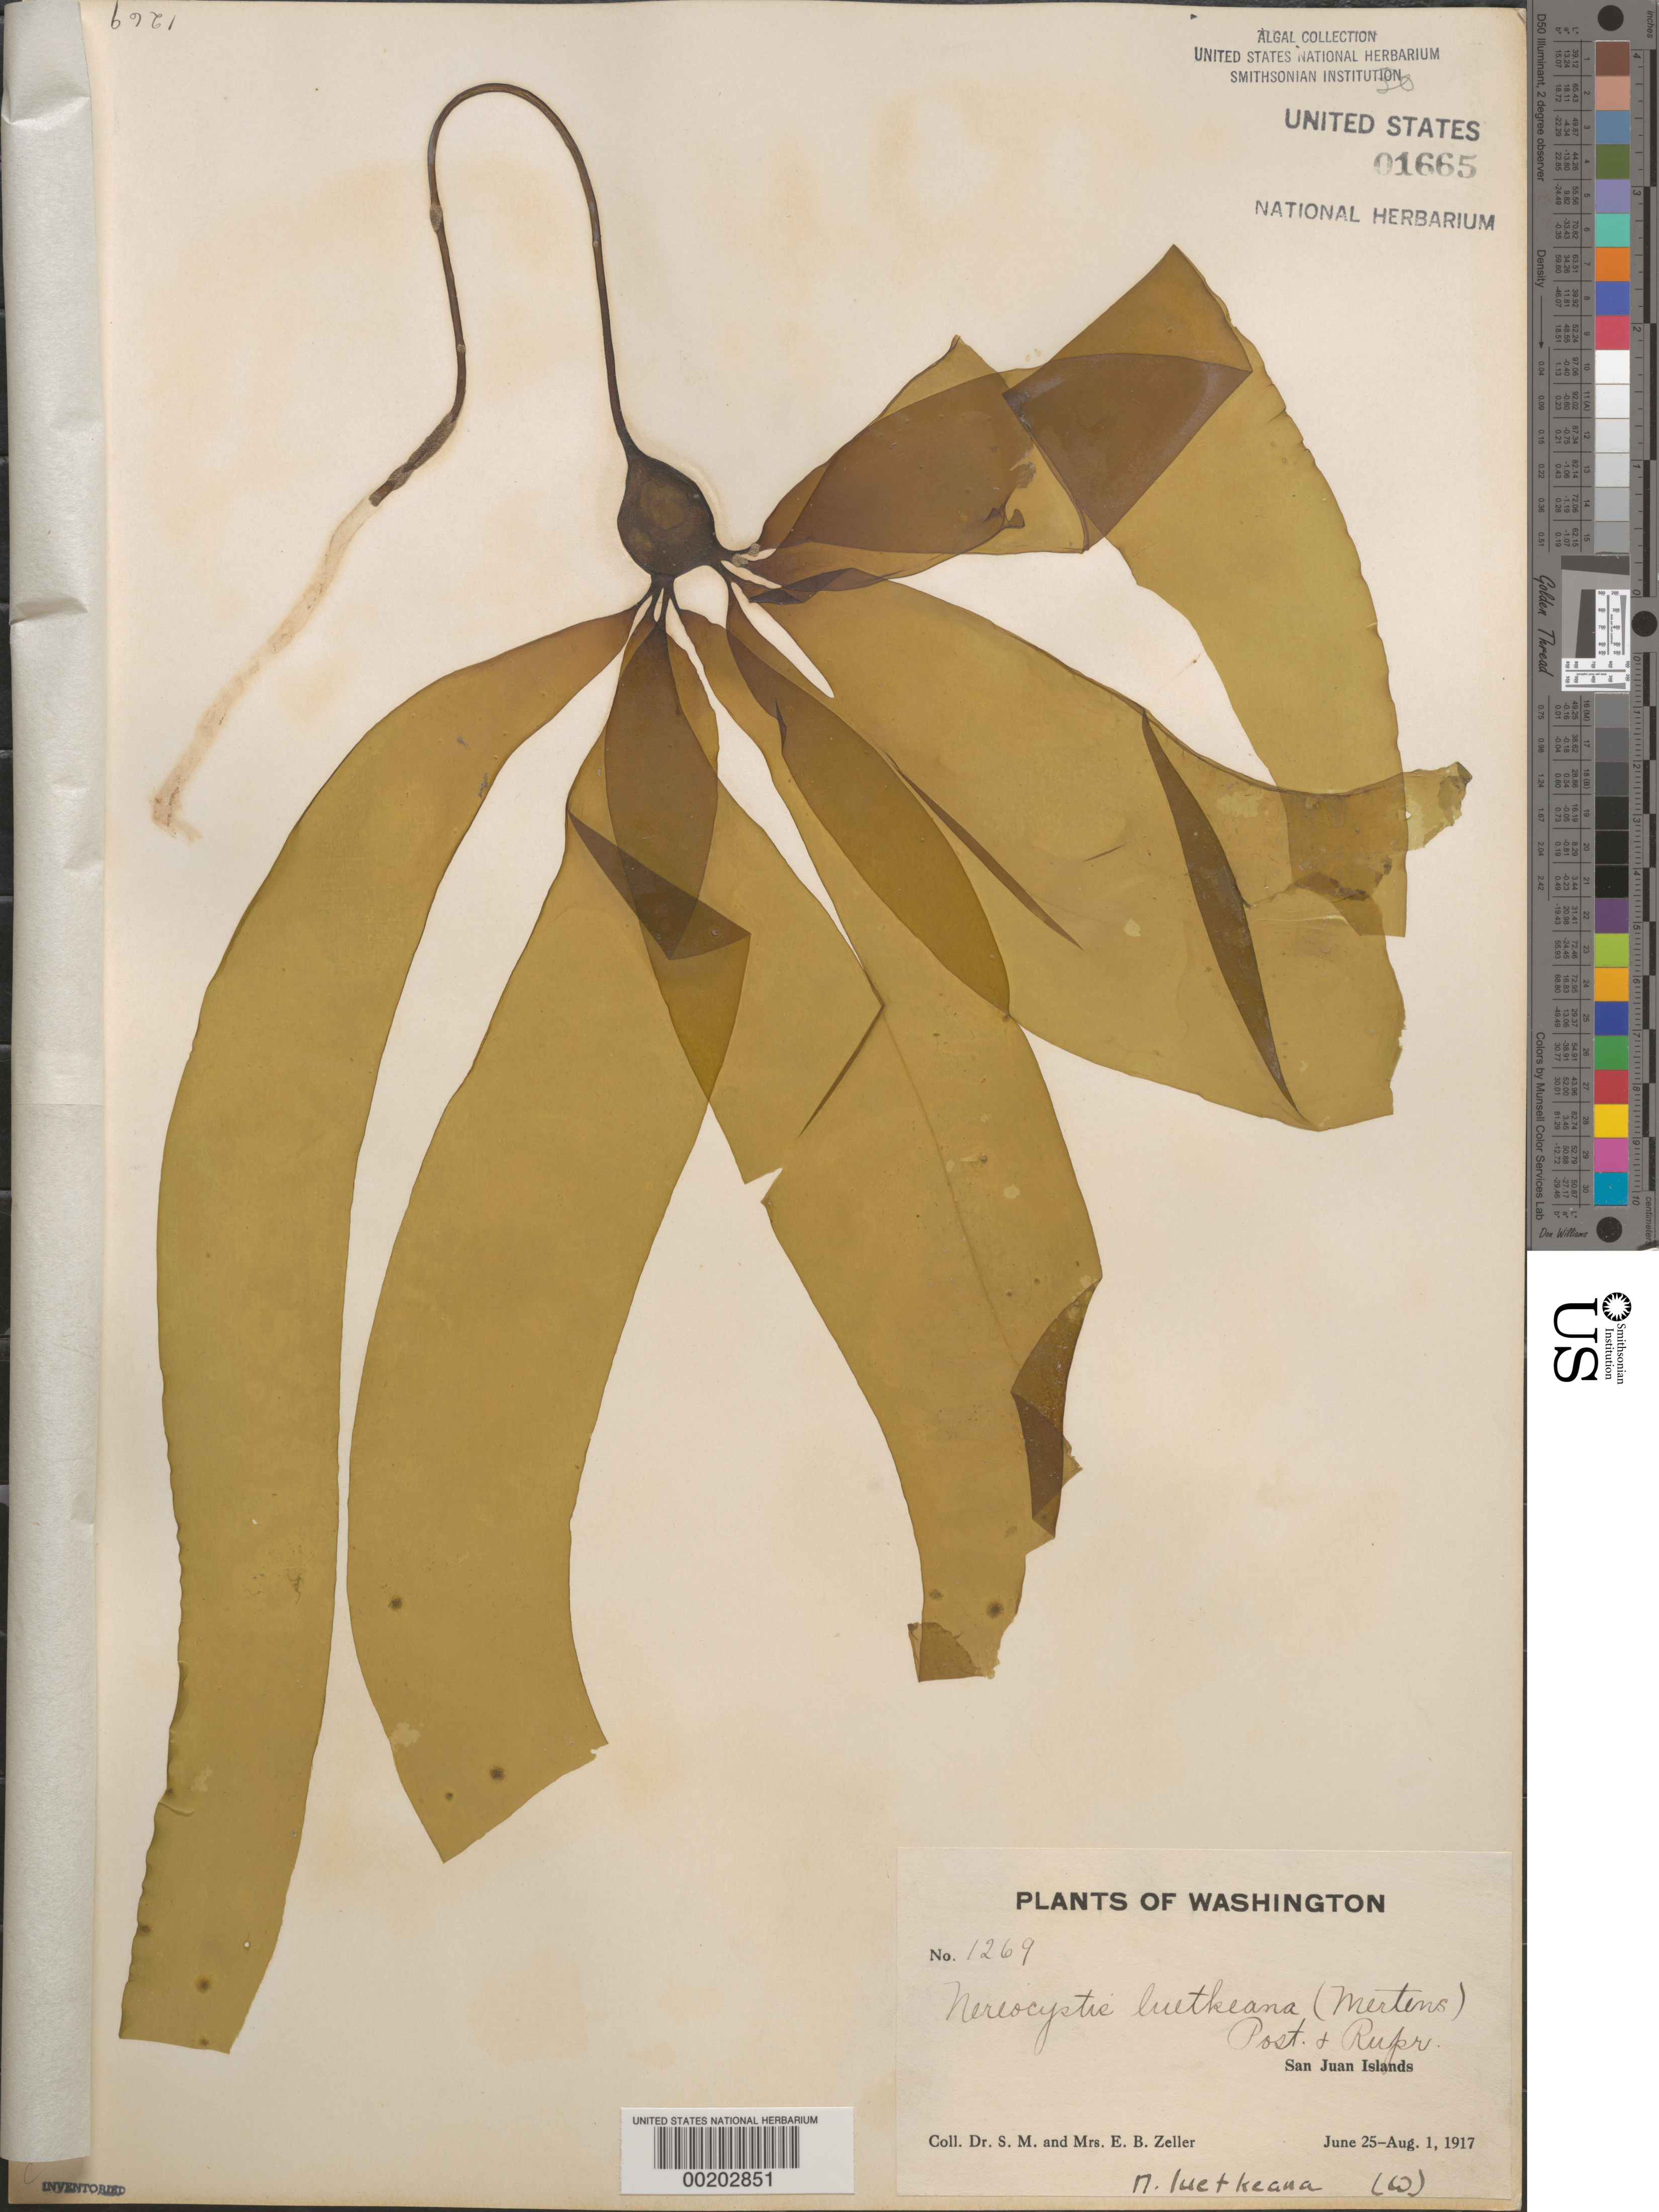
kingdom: Chromista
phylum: Ochrophyta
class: Phaeophyceae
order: Laminariales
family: Laminariaceae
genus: Nereocystis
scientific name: Nereocystis luetkeana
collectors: S. Zeller & E. Zeller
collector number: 1269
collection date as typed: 25 Jun 1917 to 01 Aug 1917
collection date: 1917-06-25/1917-08-01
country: United States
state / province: Washington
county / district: San Juan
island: San Juan Islands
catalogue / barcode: US 1665